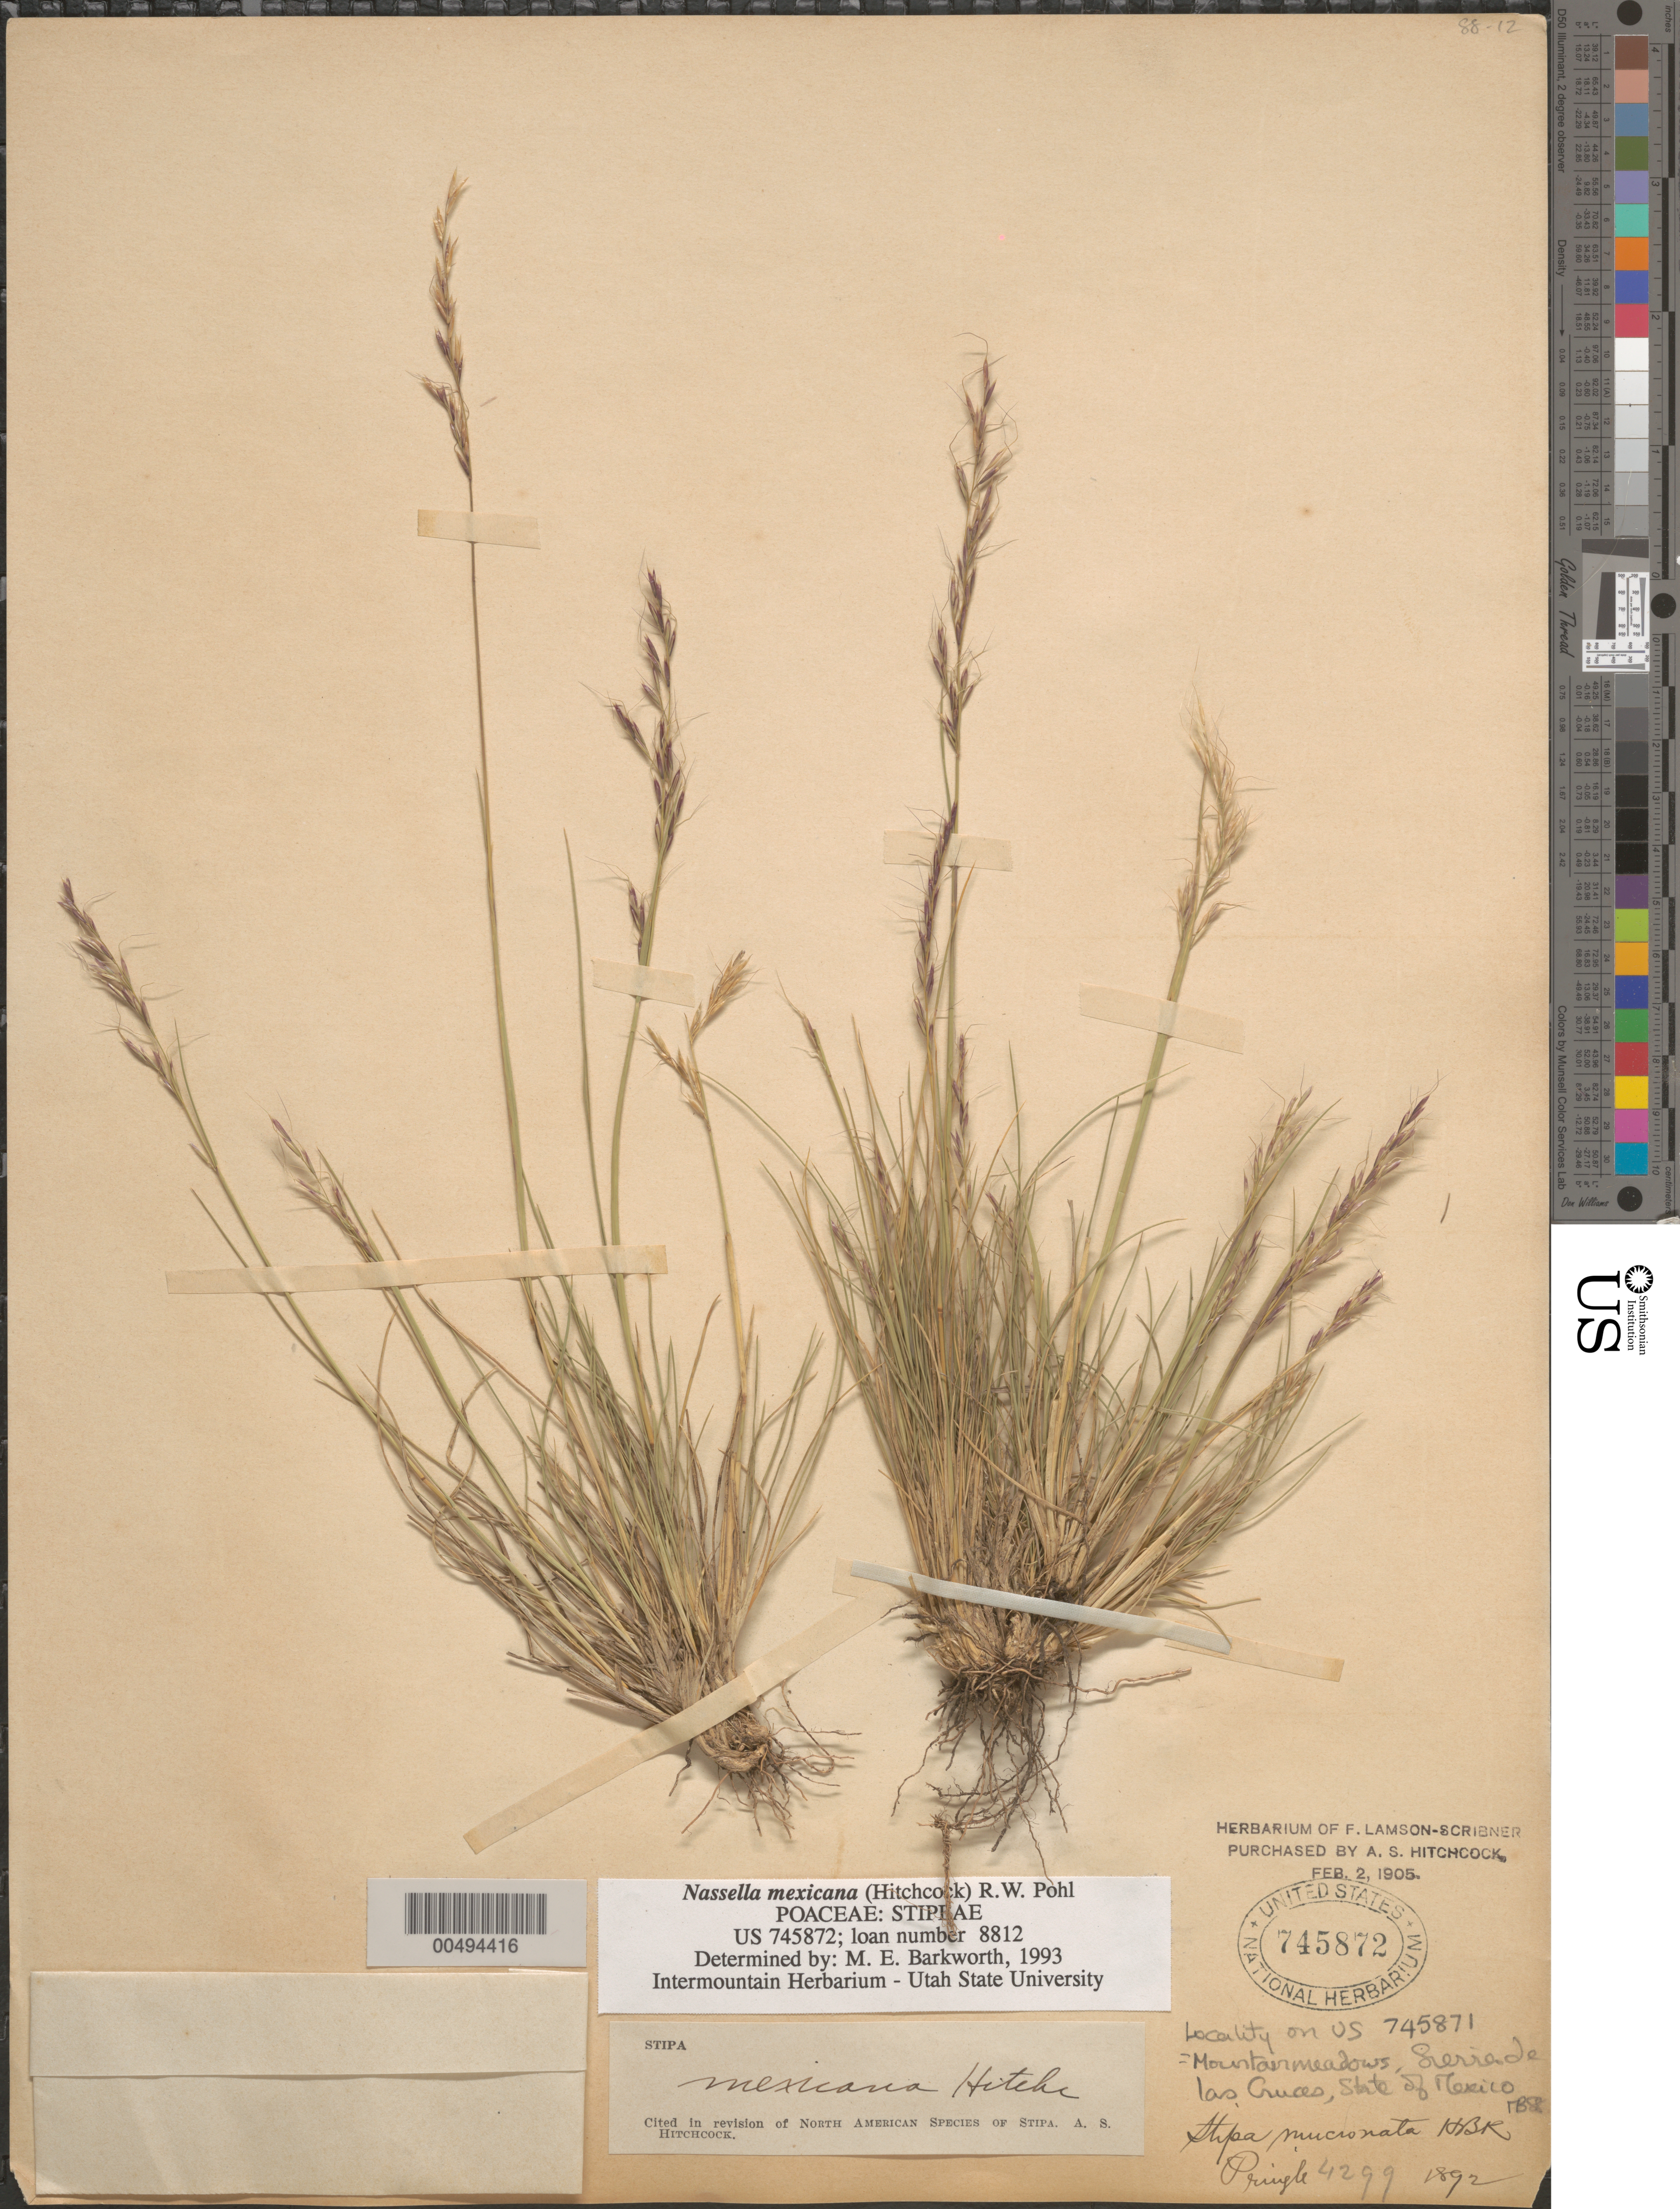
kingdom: Plantae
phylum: Tracheophyta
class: Liliopsida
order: Poales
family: Poaceae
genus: Nassella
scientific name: Nassella mexicana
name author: (Hitchc.) R.W. Pohl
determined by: Barkworth, M. E.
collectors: -- Pringle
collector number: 4299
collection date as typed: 1892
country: Mexico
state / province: México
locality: Sierra de Las Cruces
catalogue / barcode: US 745872